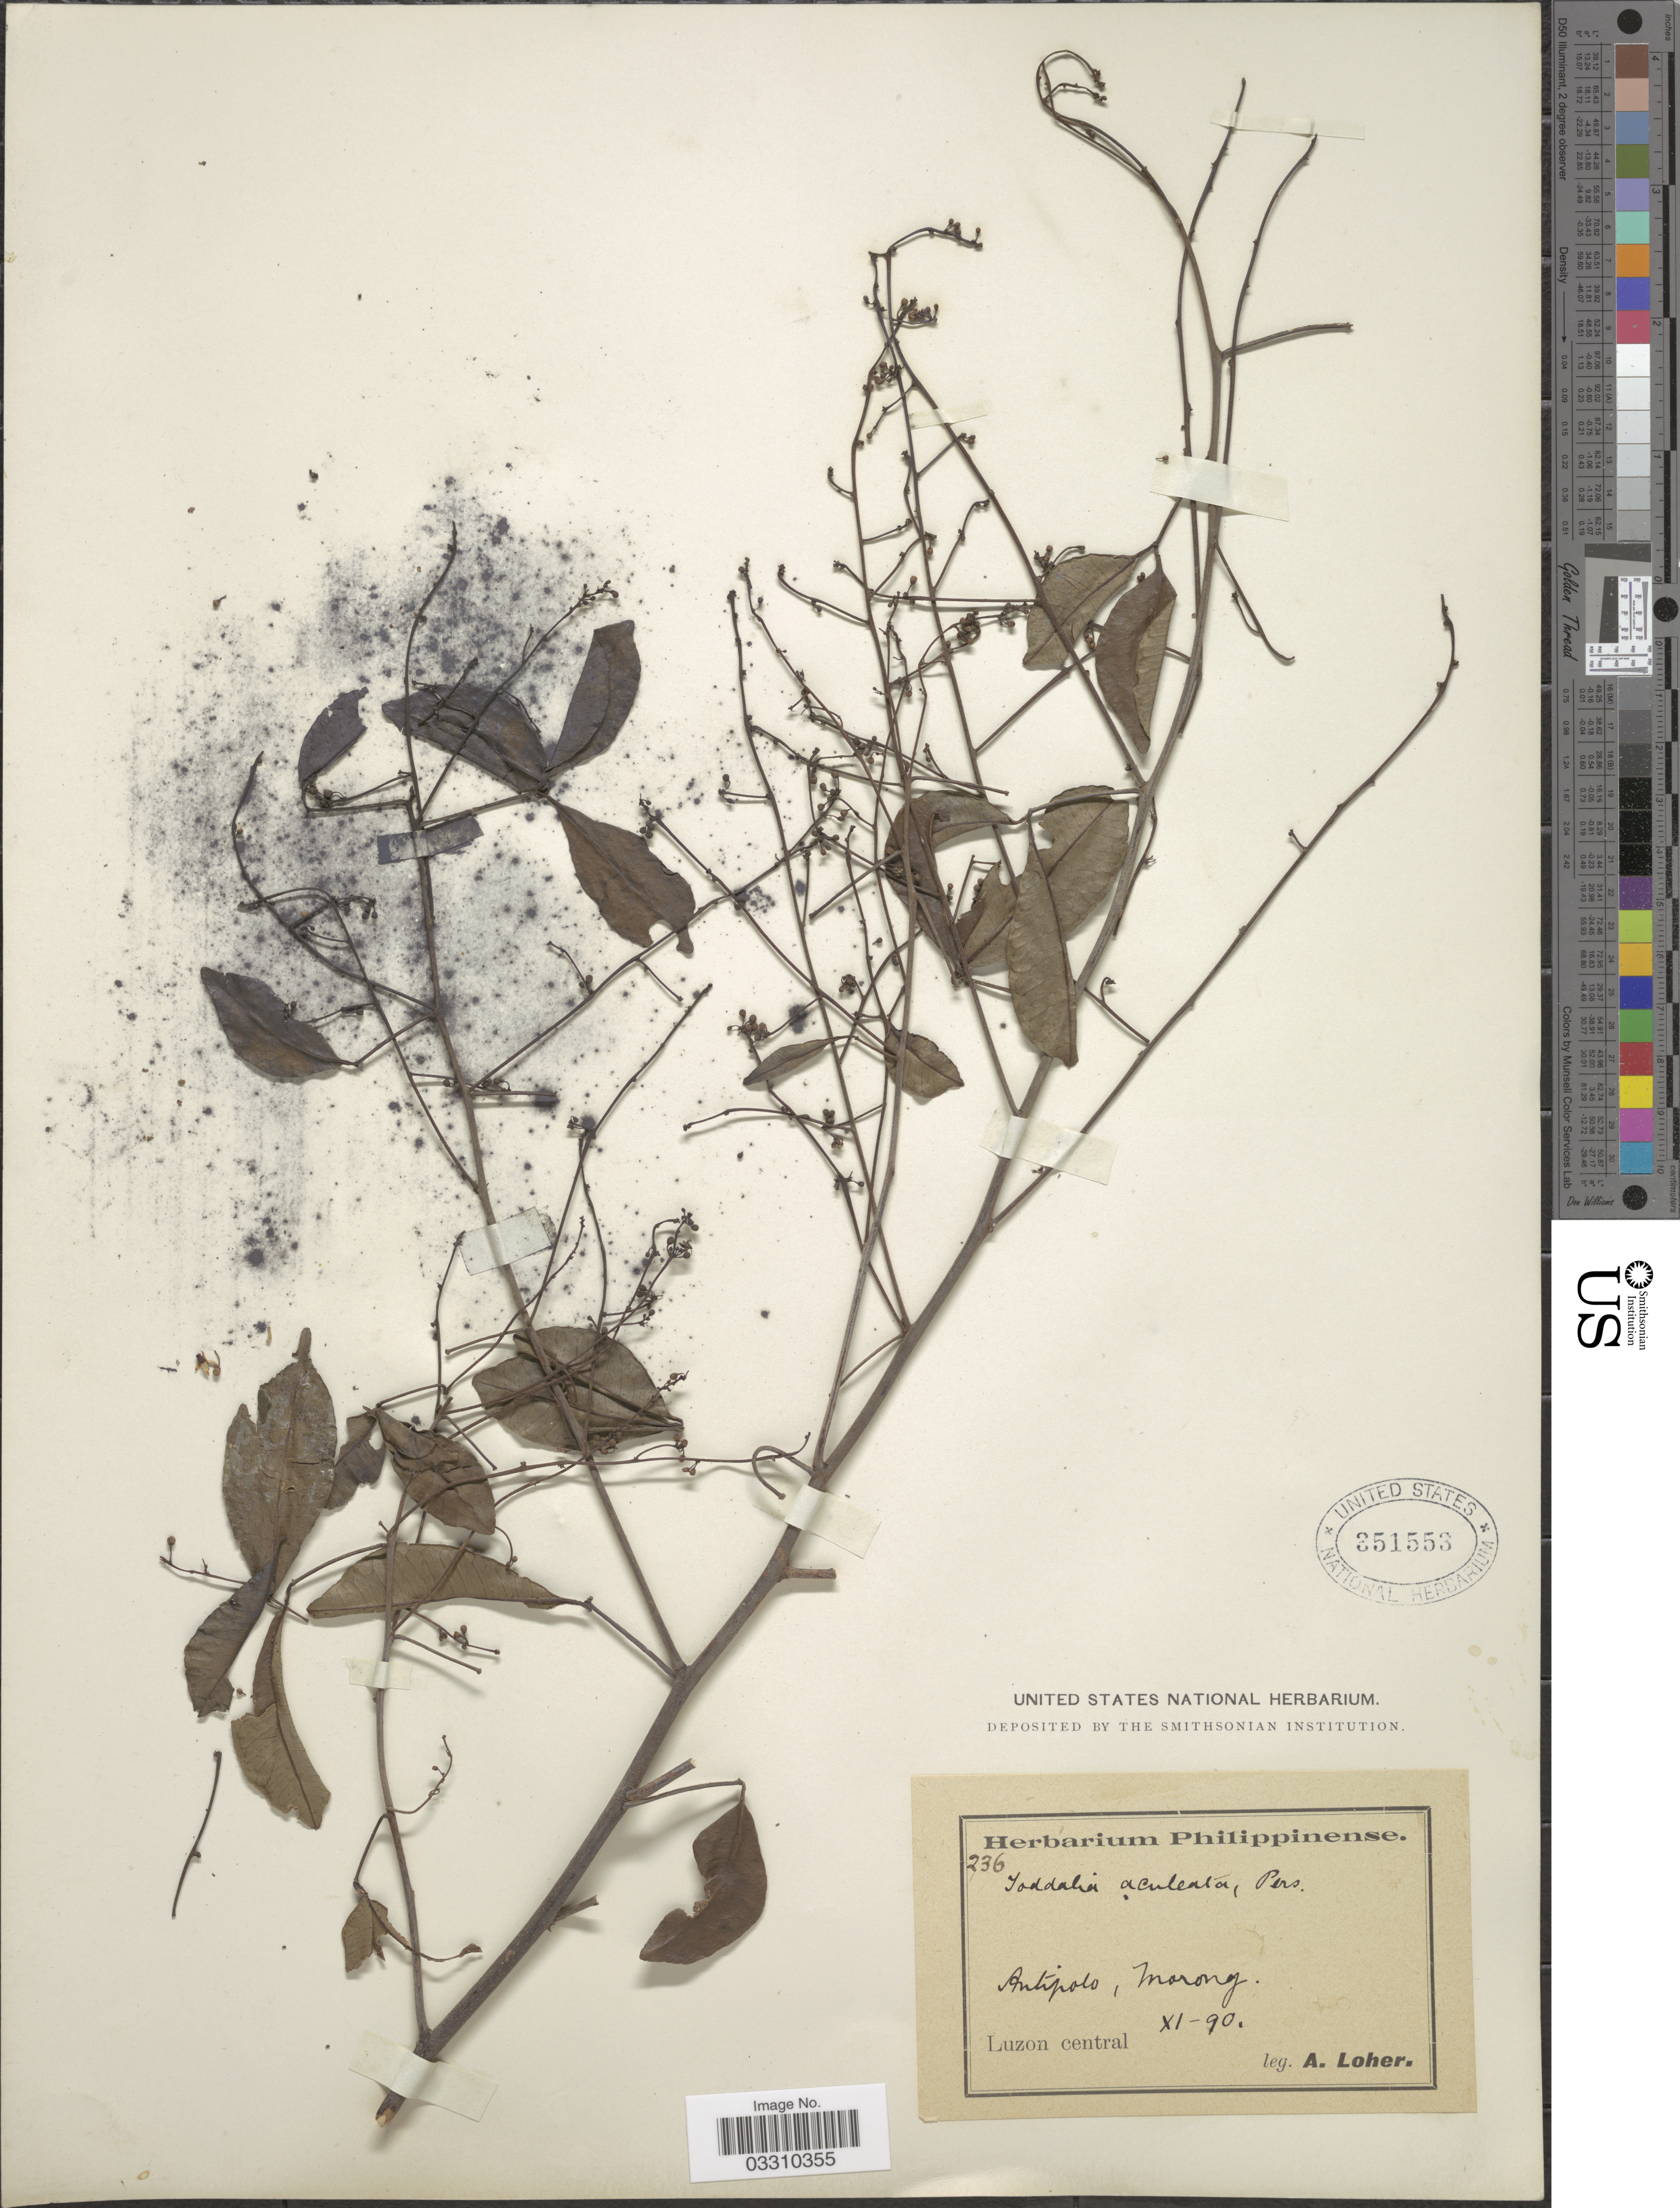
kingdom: Plantae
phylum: Tracheophyta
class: Magnoliopsida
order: Sapindales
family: Rutaceae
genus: Zanthoxylum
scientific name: Zanthoxylum asiaticum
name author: (L.) Appelhans et al.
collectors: A. Loher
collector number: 236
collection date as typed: Transcribed d/m/y: /11/90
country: Philippines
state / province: Central Luzon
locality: Antipolo, Morong. Luzon central.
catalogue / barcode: US 351553